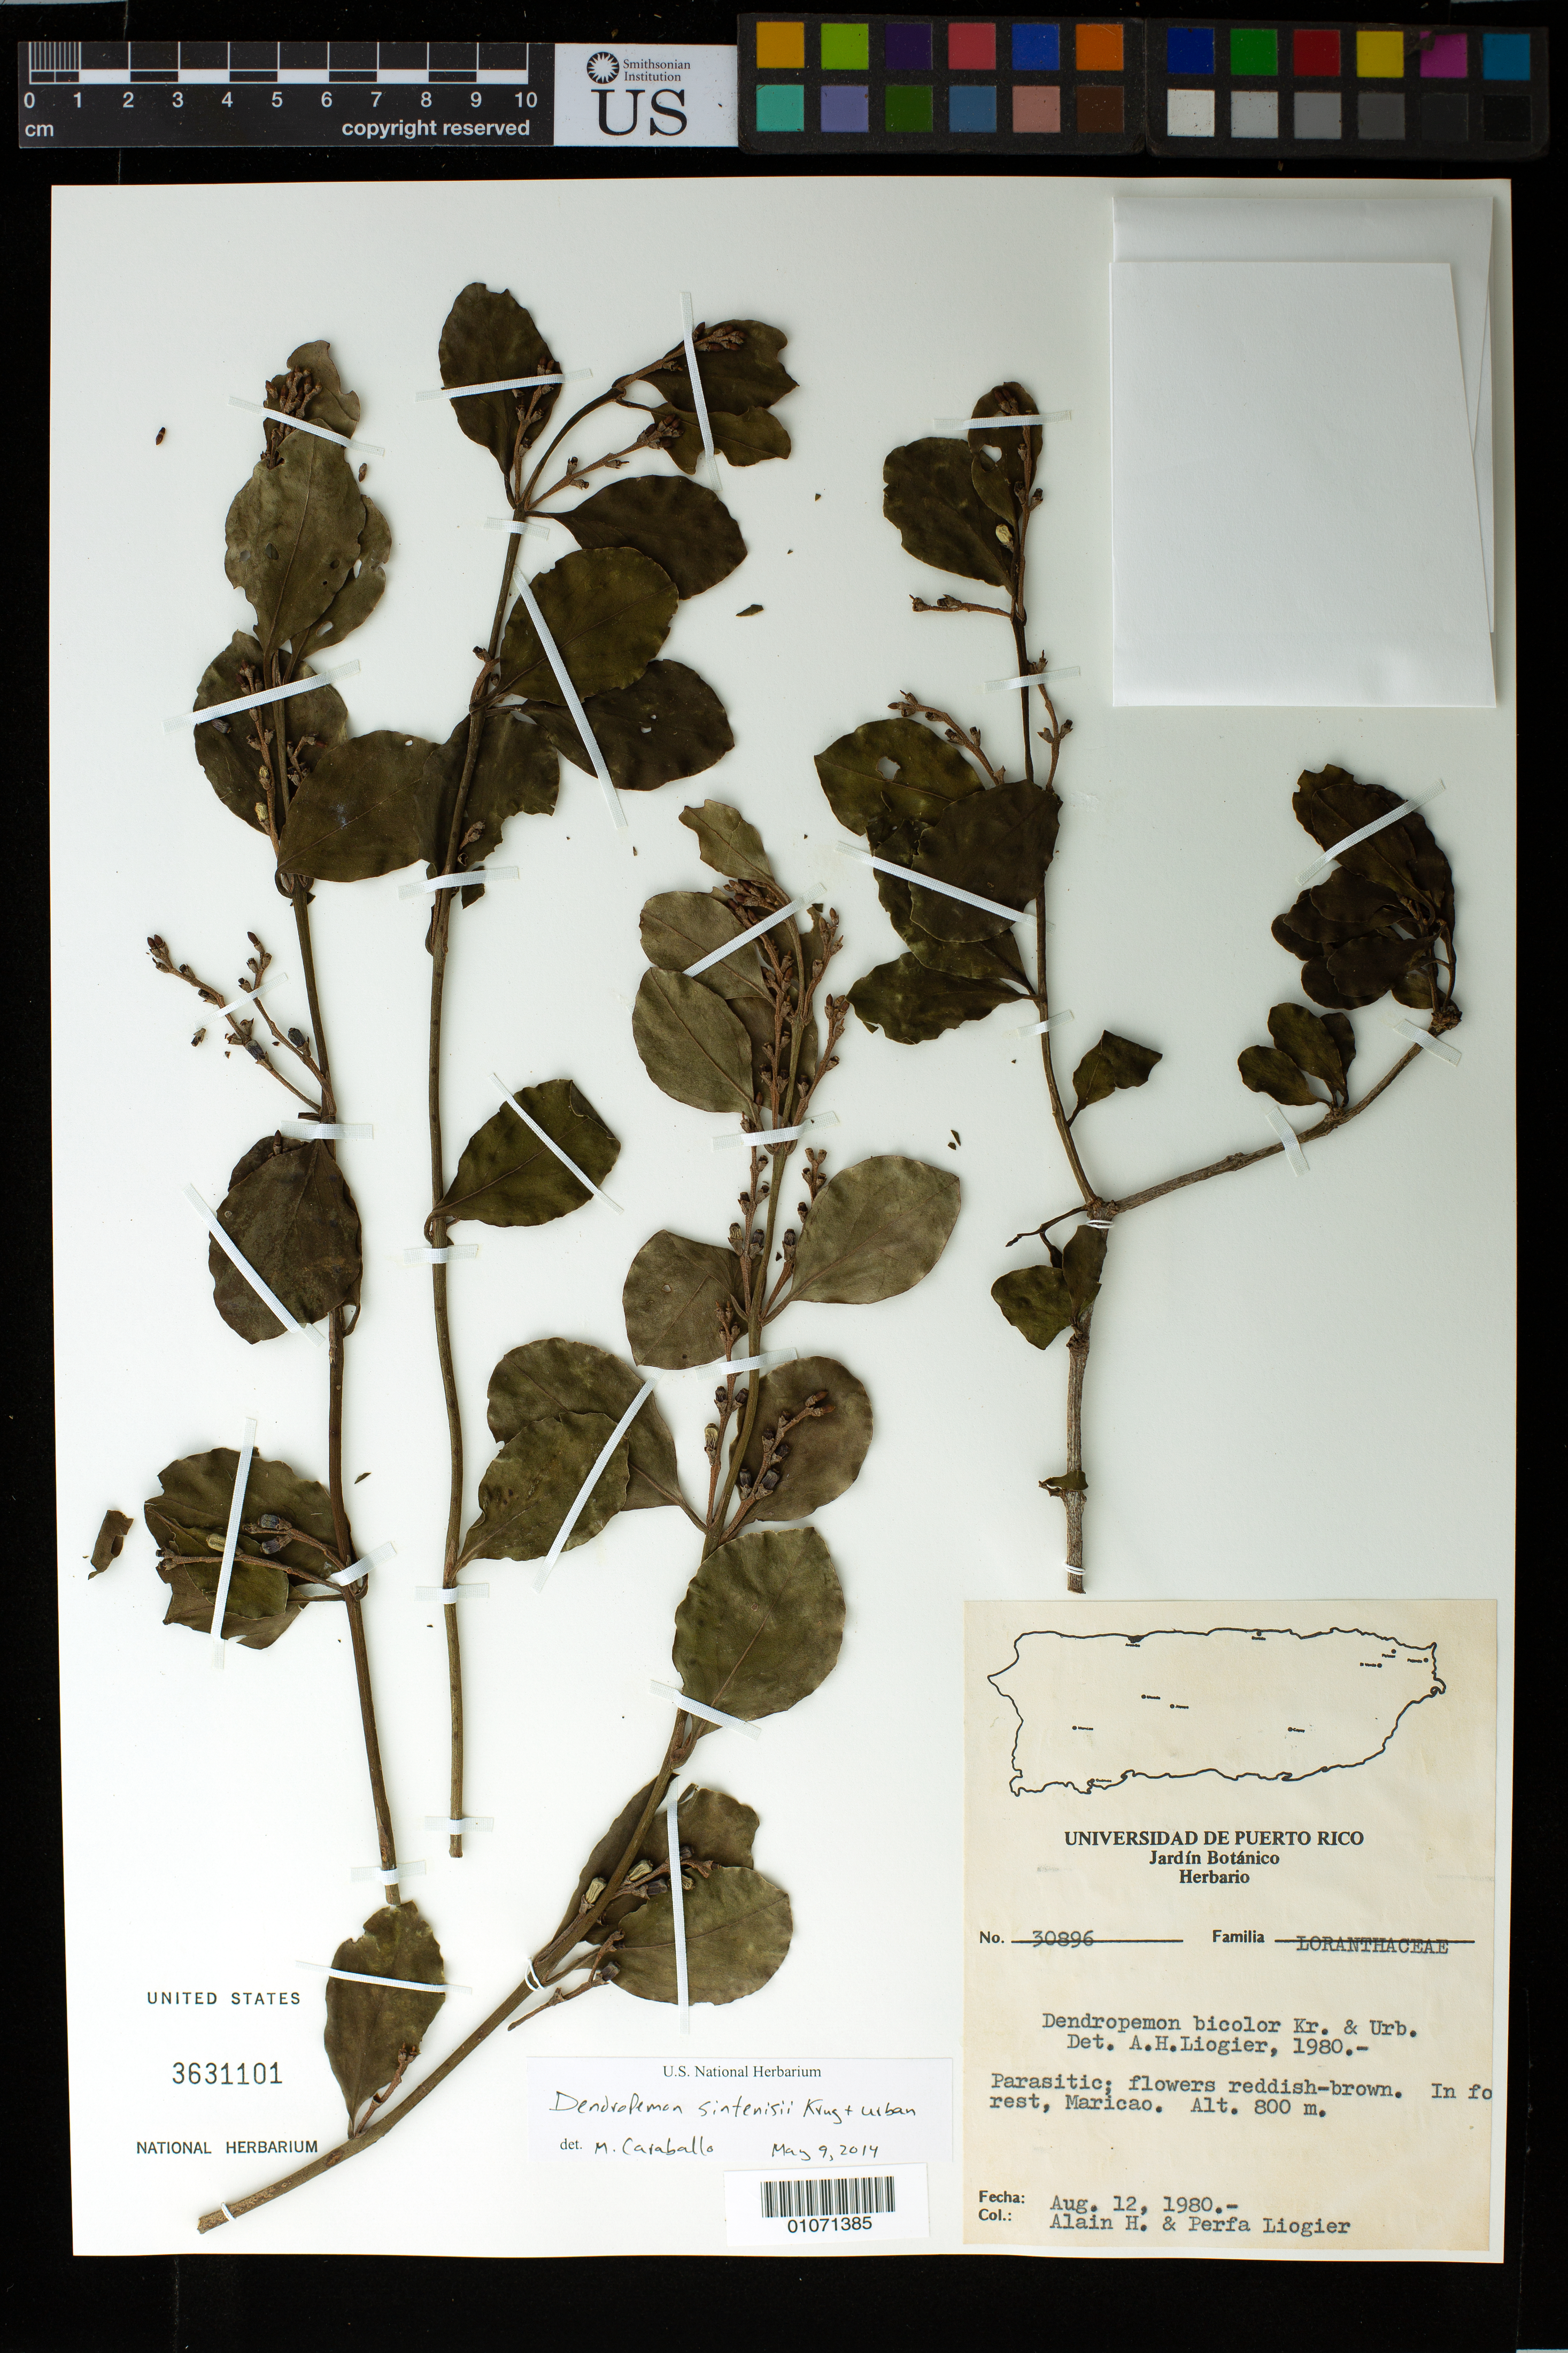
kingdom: Plantae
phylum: Tracheophyta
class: Magnoliopsida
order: Santalales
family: Loranthaceae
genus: Dendropemon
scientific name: Dendropemon sintenisii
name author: Krug & Urb.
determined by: Caraballo-Ortiz, Marcos A., (MISS), University of Mississippi (UNITED STATES)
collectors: A. H. Liogier & M. P. Liogier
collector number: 30896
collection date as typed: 12 Aug 1980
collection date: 1980-08-12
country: Puerto Rico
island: Puerto Rico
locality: Maricao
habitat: In forest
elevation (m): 800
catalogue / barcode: US 3631101